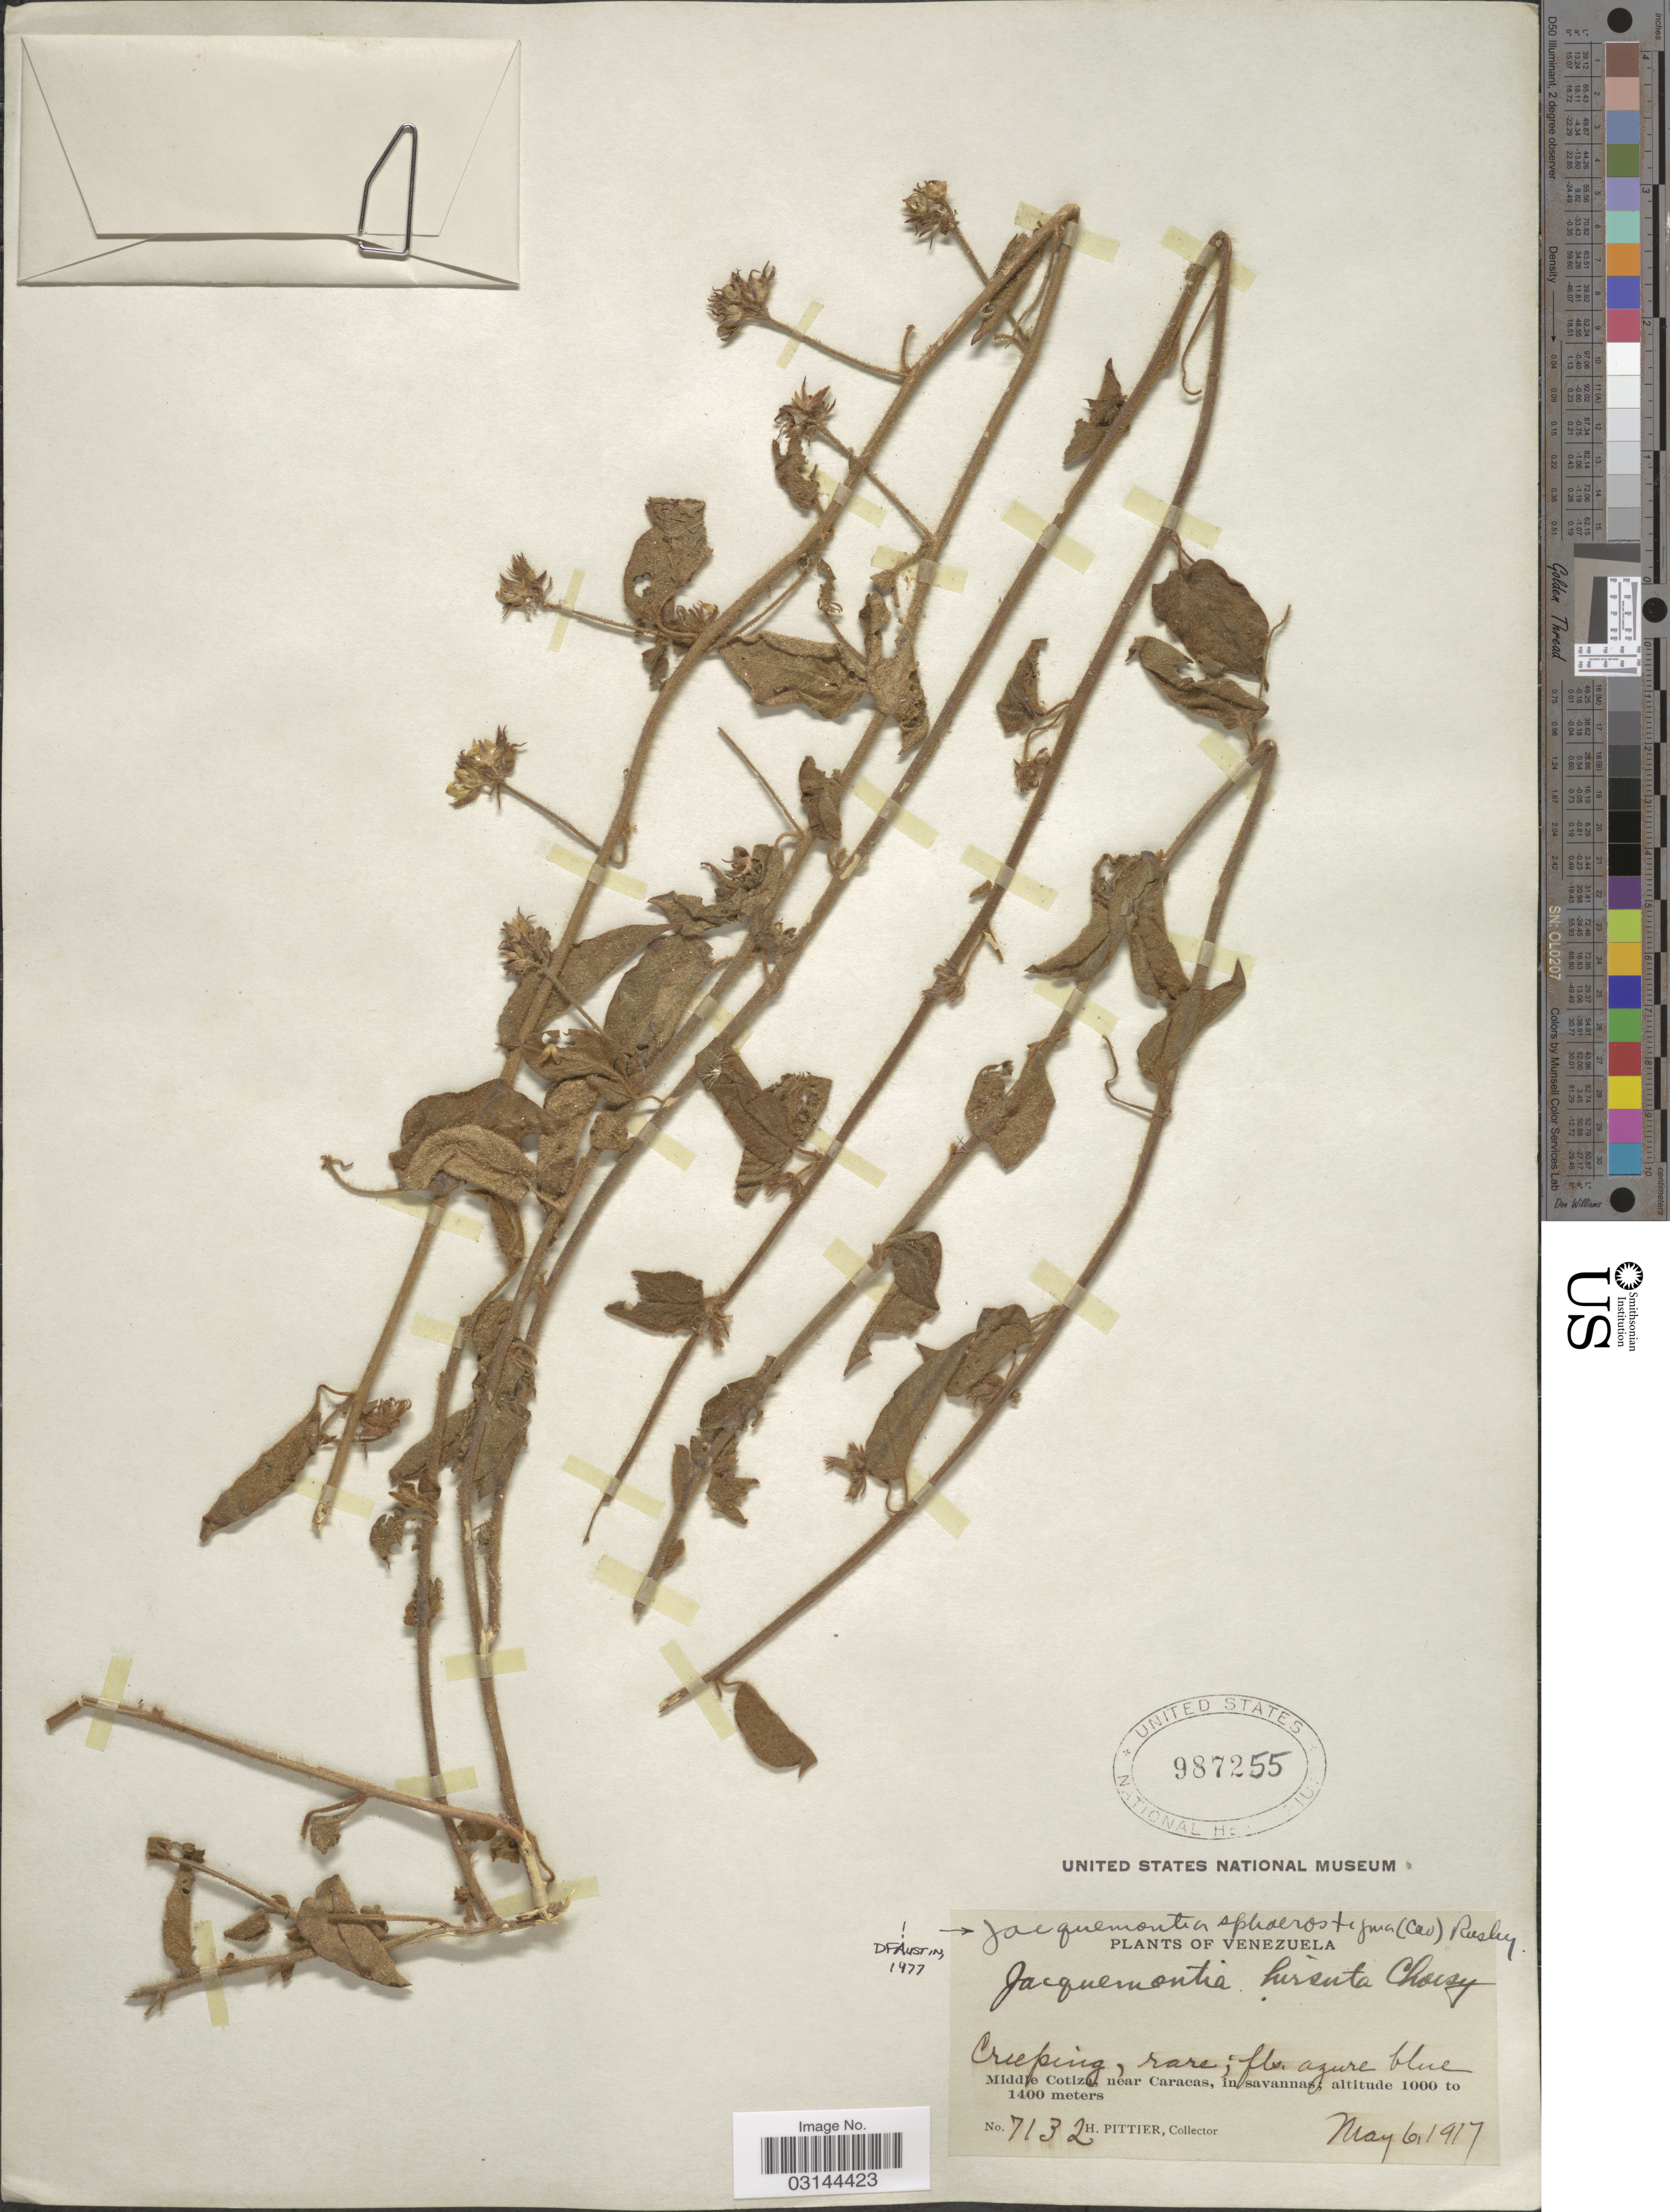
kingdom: Plantae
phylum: Tracheophyta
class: Magnoliopsida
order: Solanales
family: Convolvulaceae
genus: Jacquemontia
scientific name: Jacquemontia sphaerostigma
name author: (Cav.) Rusby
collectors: H. F. Pittier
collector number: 7132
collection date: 1917-05-06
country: Venezuela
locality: Middle Cotiza, near Caracas.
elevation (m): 1000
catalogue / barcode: US 987255